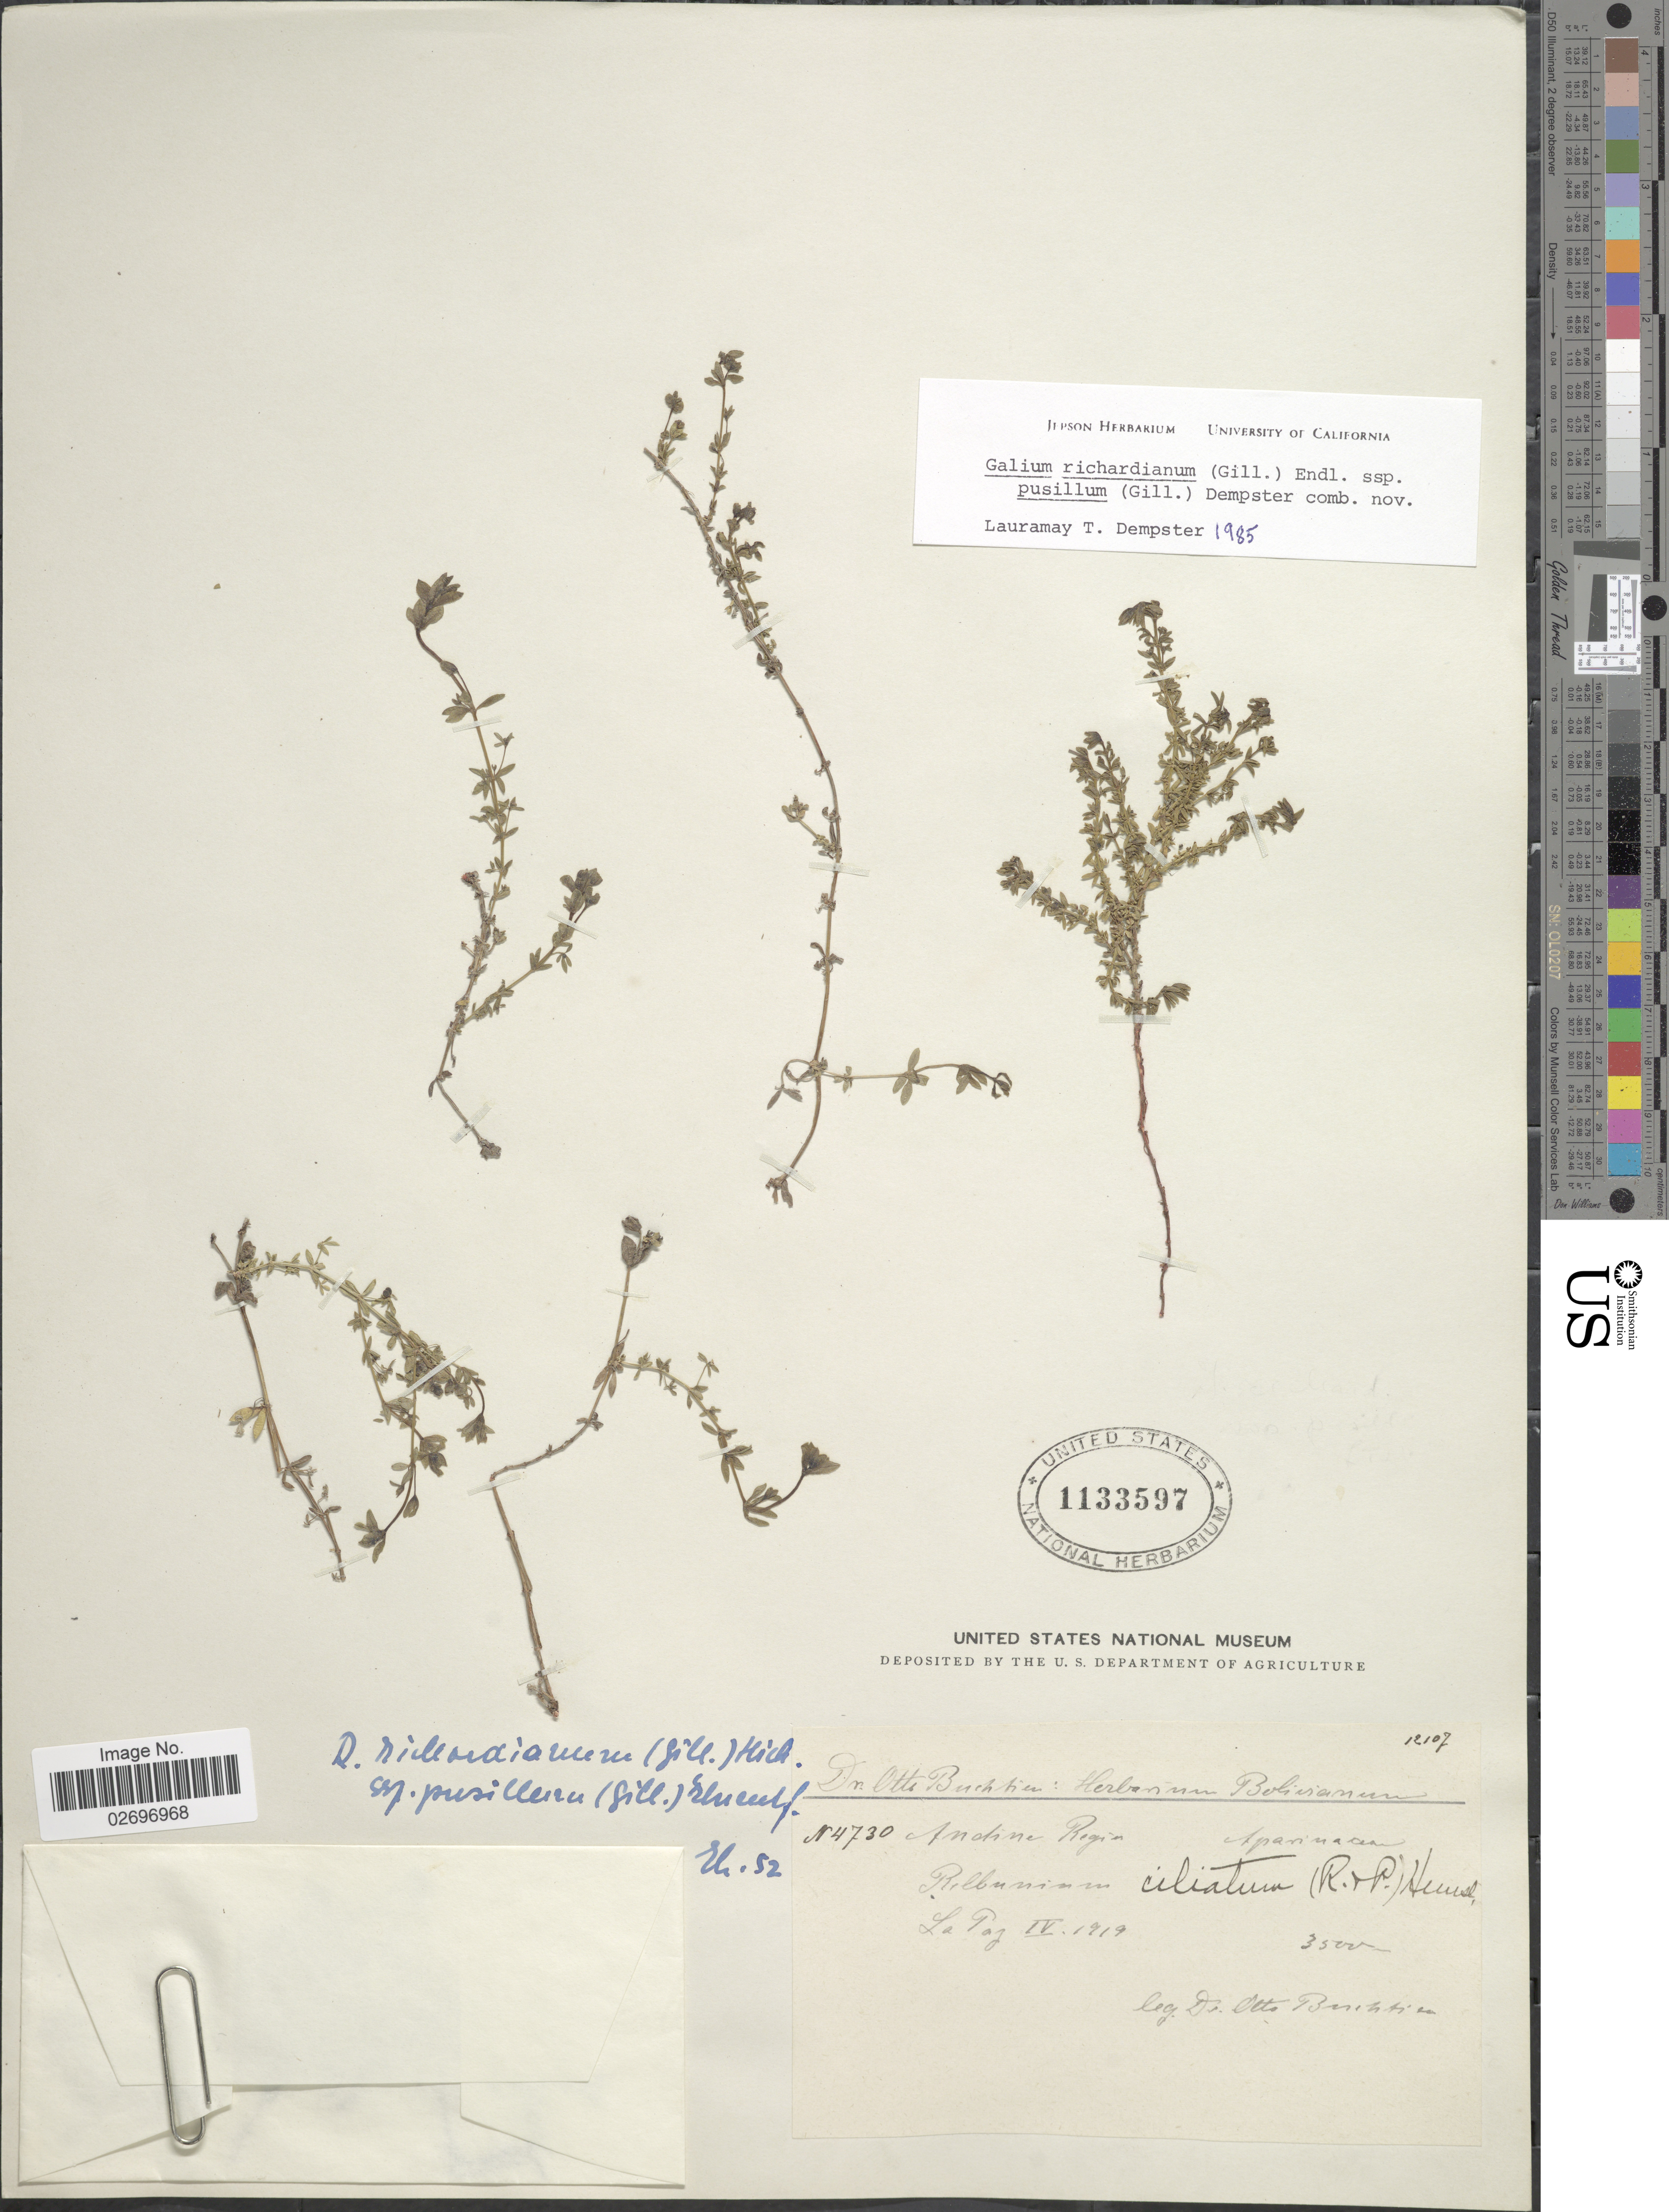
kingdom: Plantae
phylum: Tracheophyta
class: Magnoliopsida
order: Gentianales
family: Rubiaceae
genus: Galium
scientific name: Galium richardianum subsp. pusillum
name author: (Gillies ex Hook. & Arn.) Dempster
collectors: O. Buchtien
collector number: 4730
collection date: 1919-04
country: Bolivia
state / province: La Paz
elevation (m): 3500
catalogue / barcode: US 1133597